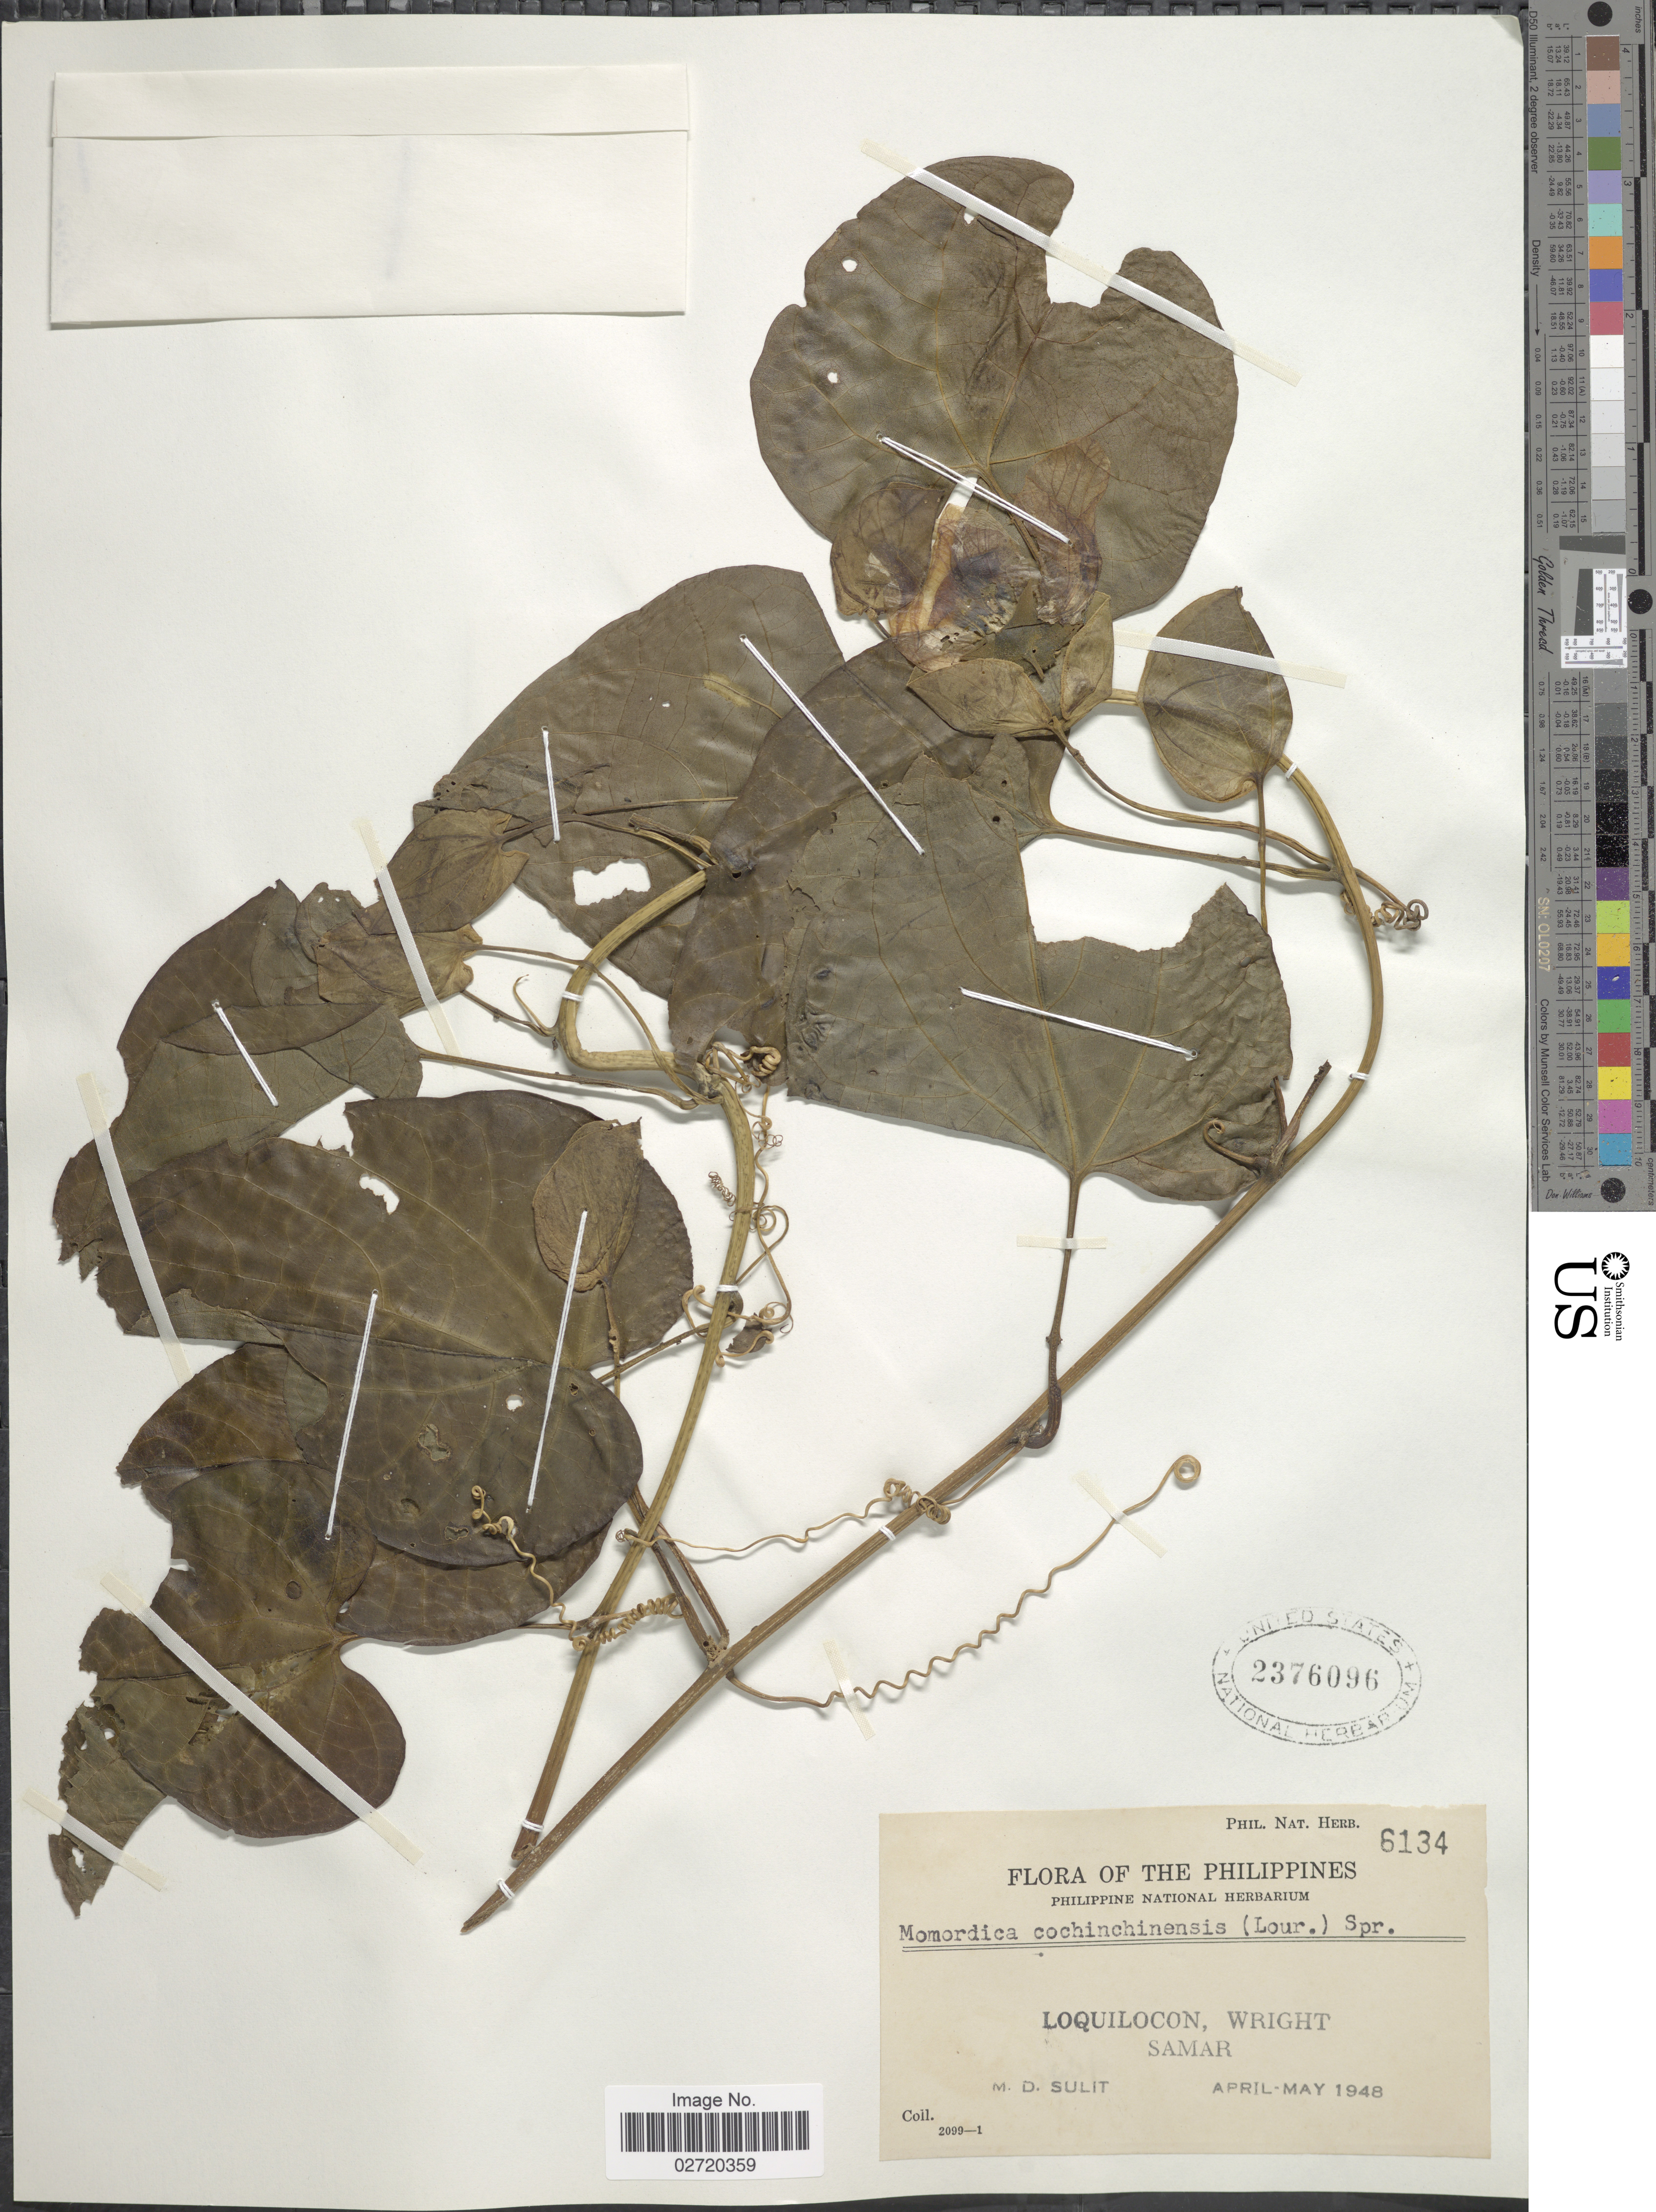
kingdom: Plantae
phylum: Tracheophyta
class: Magnoliopsida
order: Cucurbitales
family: Cucurbitaceae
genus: Momordica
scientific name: Momordica cochinchinensis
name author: (Lour.) Spreng.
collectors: M. Sulit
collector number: Phil. Nat. Herb. 6134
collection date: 1948-04/1948-05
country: Philippines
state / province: Eastern Visayas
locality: Loquilocon, Wright, Samar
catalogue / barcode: US 2376096